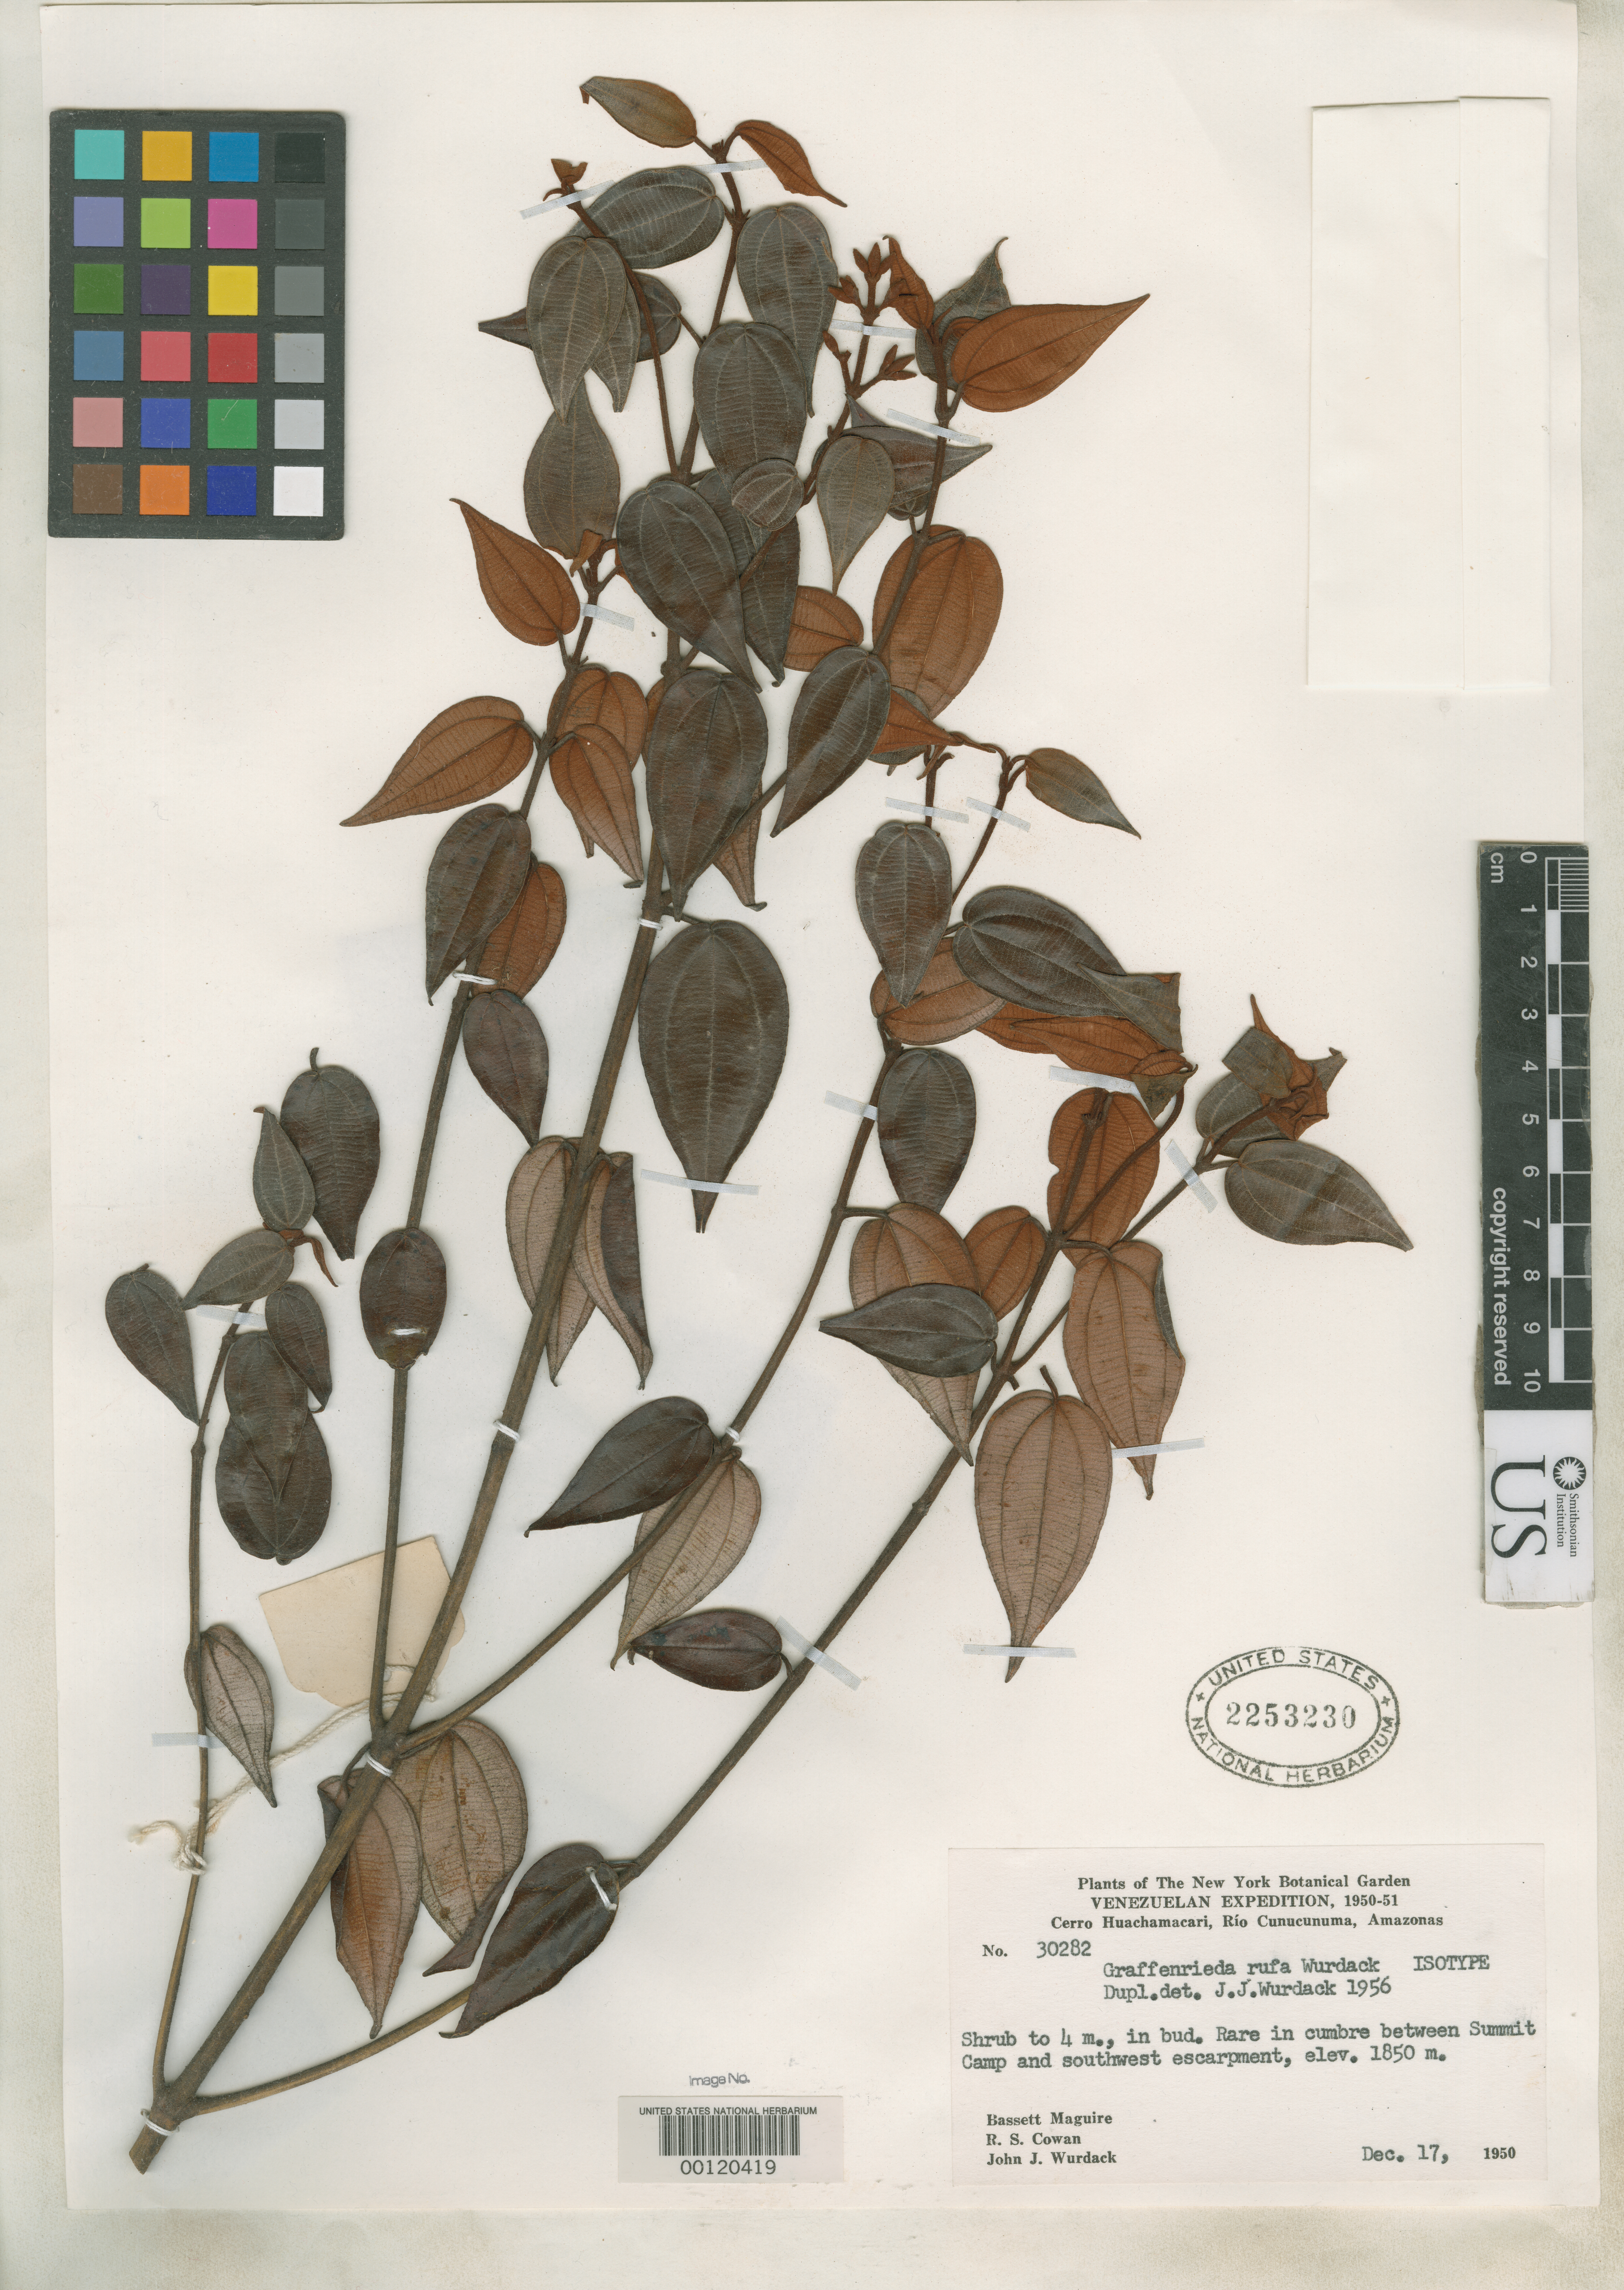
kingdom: Plantae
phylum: Tracheophyta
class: Magnoliopsida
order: Myrtales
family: Melastomataceae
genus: Graffenrieda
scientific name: Graffenrieda rufa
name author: Wurdack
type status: Isotype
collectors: B. Maguire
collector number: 39282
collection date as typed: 17 Dec 1950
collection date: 1950-12-17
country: Venezuela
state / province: Amazonas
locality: Cerro Huachamacari, Rio Cunucunuma.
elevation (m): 1850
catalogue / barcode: US 2253230